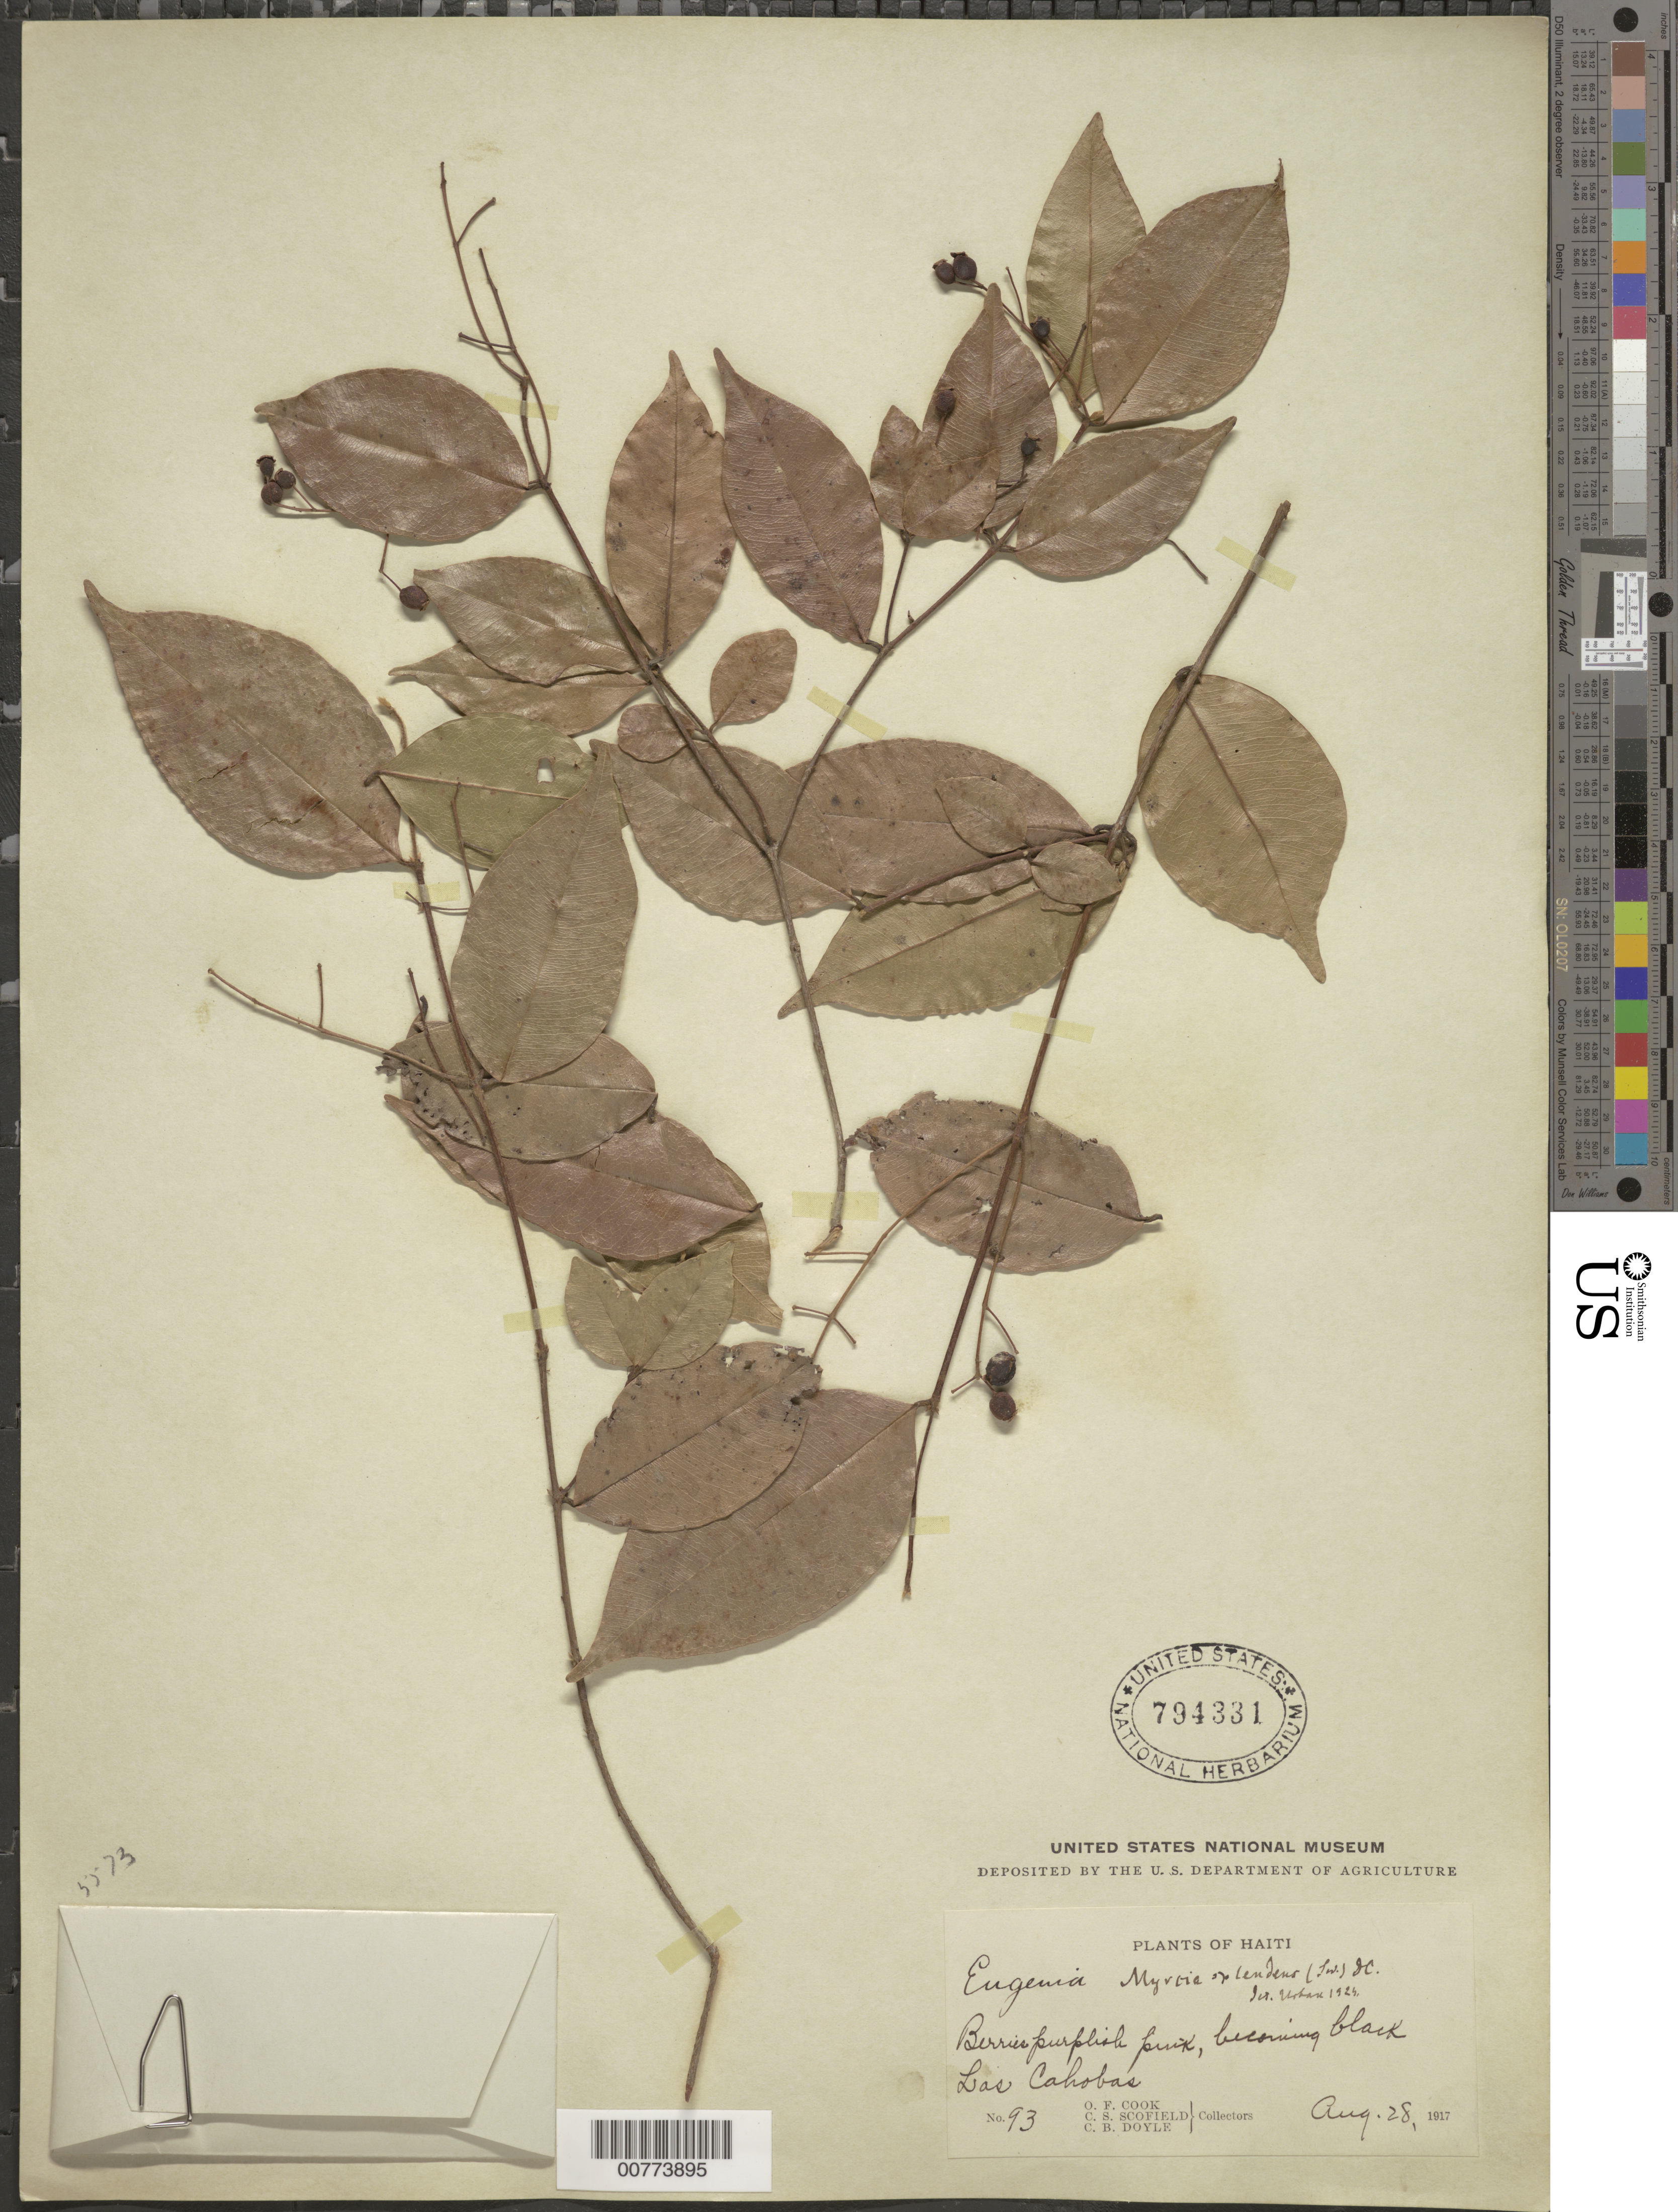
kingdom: Plantae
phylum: Tracheophyta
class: Magnoliopsida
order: Myrtales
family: Myrtaceae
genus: Myrcia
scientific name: Myrcia splendens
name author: (Sw.) DC.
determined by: Urban, Ignatz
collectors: O. F. Cook, C. Scofield & C. Doyle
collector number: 93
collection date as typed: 28 Aug 1917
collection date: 1917-08-28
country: Haiti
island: Hispaniola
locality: Las Cahobas.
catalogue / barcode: US 794331